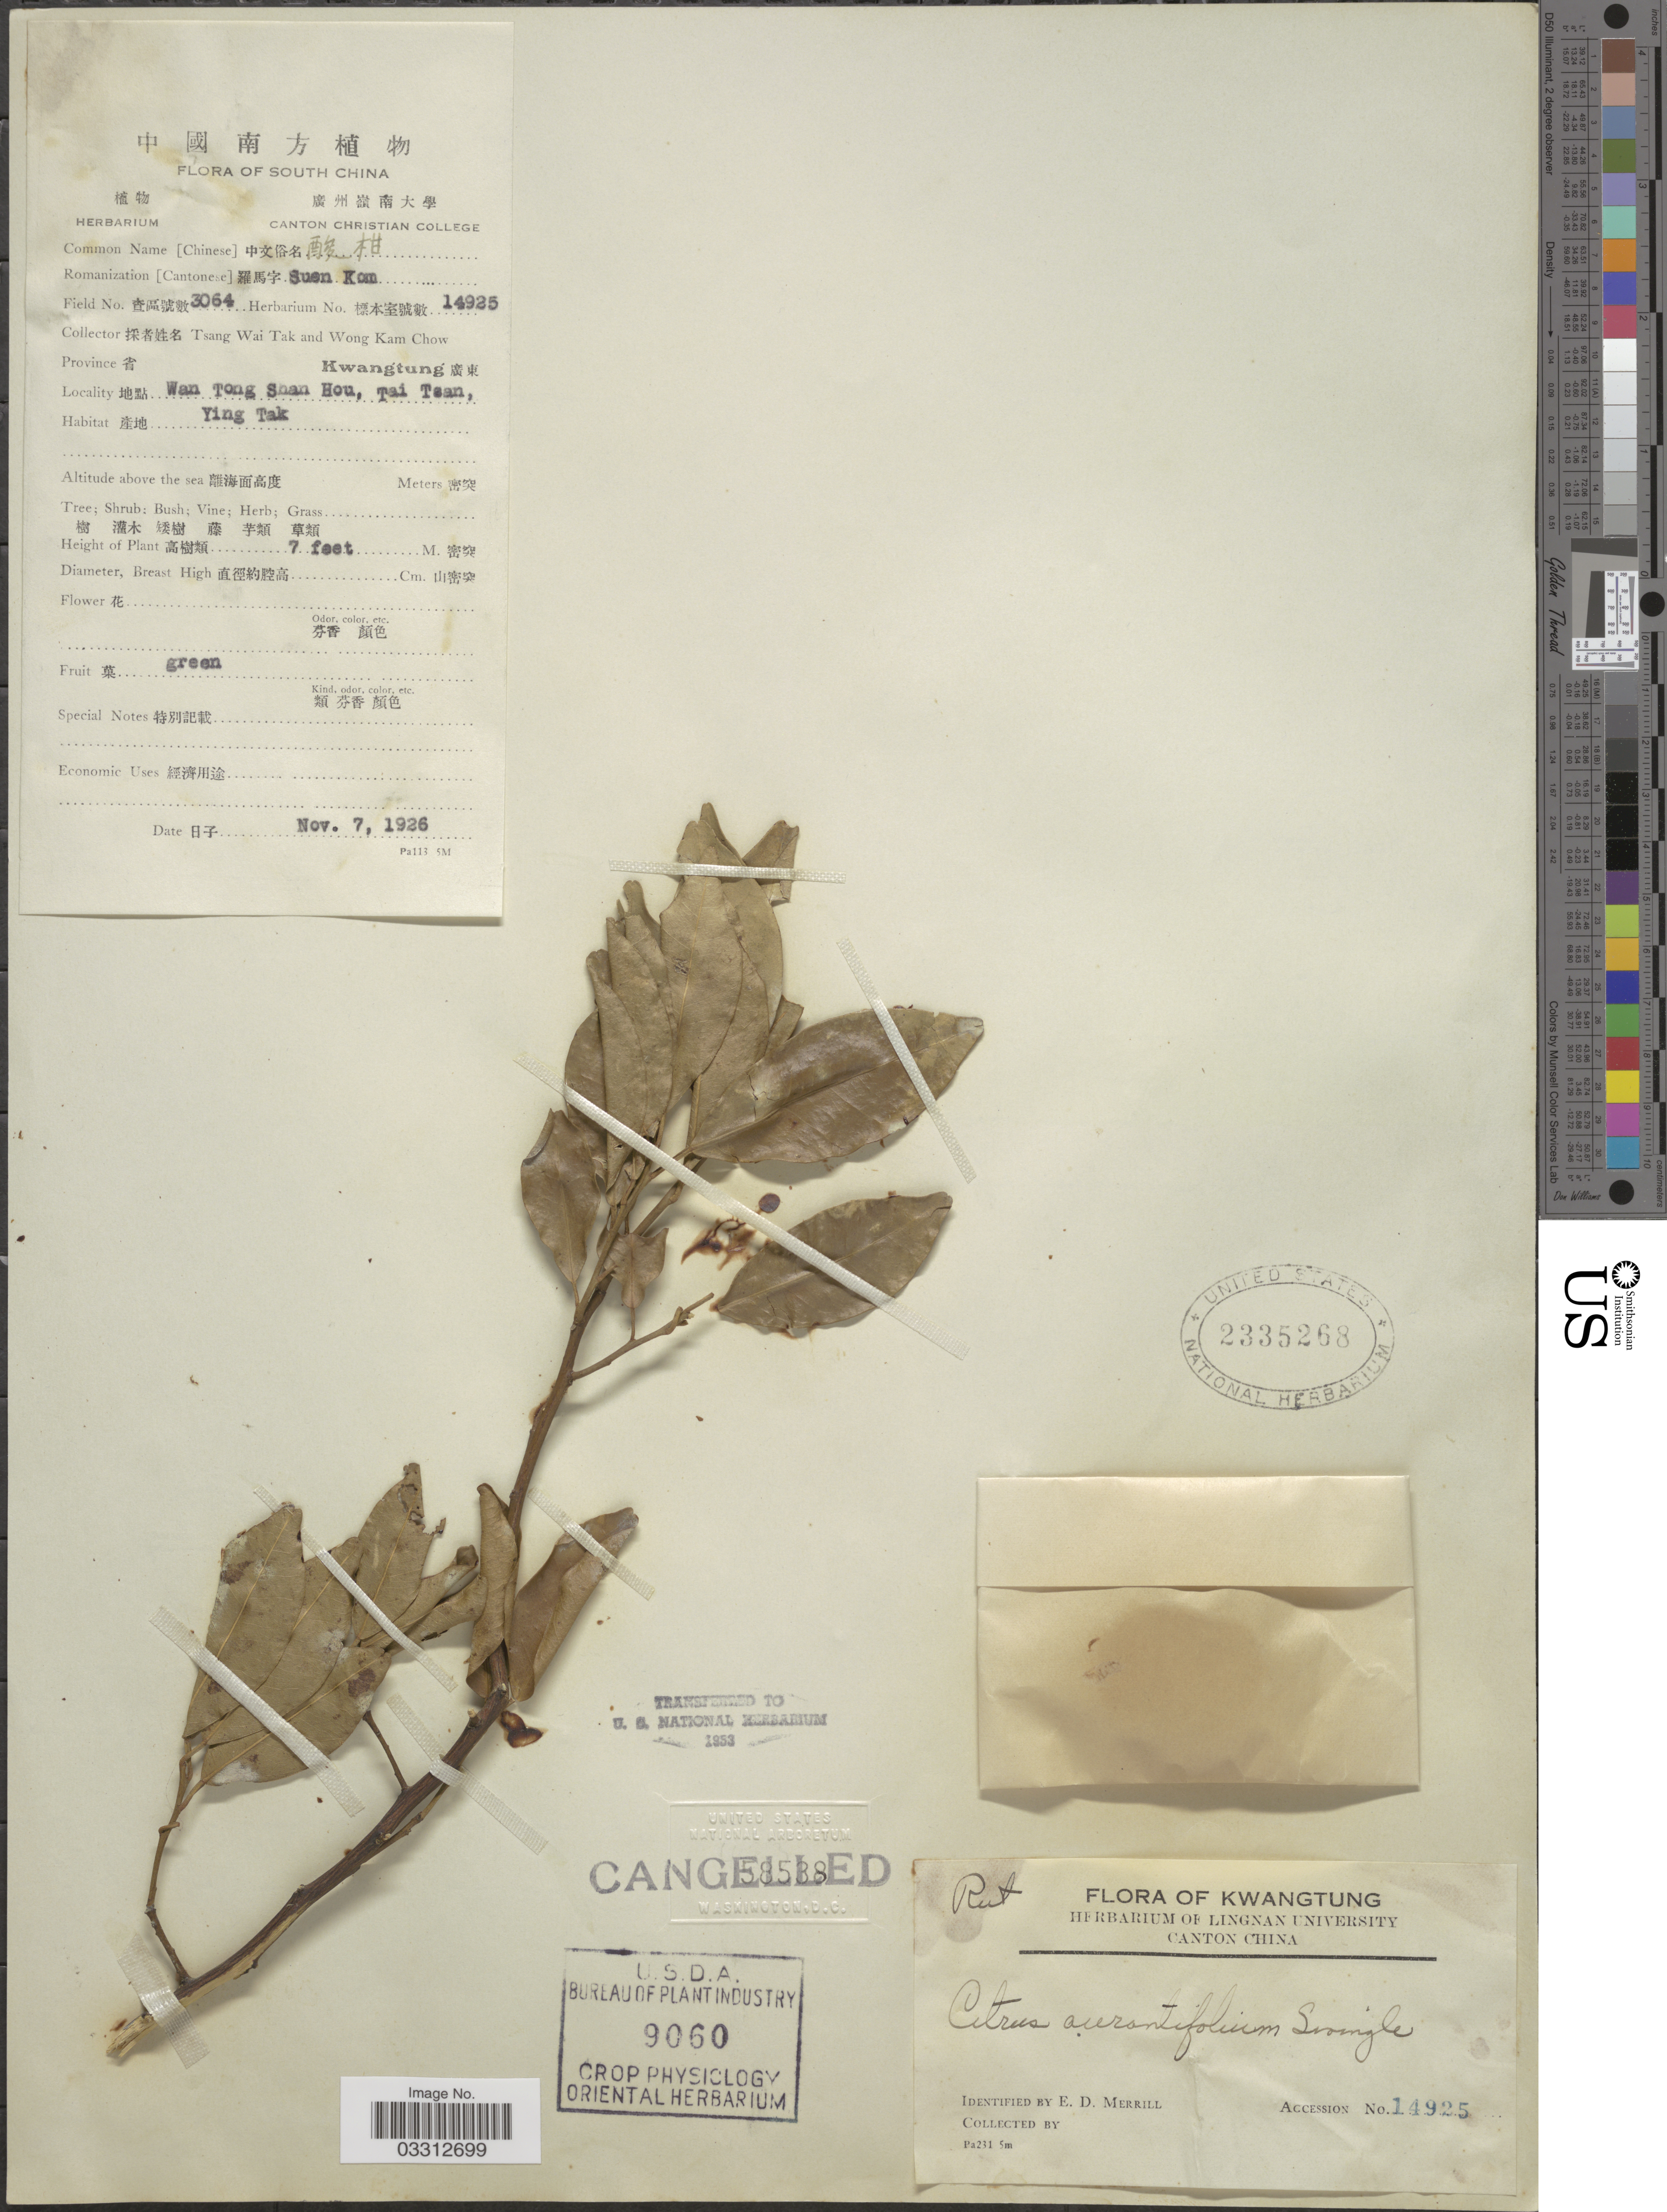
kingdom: Plantae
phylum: Tracheophyta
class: Magnoliopsida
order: Sapindales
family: Rutaceae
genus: Citrus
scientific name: Citrus x aurantifolia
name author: (Christm.) Swingle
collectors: W. T. Tsang & W. Chow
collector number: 3064/14925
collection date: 1926-11-07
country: China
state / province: Guangdong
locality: South China, Province Kwangtung X, Wan Tong Shan Hou, Tai Tsan. Ying Tak.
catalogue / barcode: US 2335268